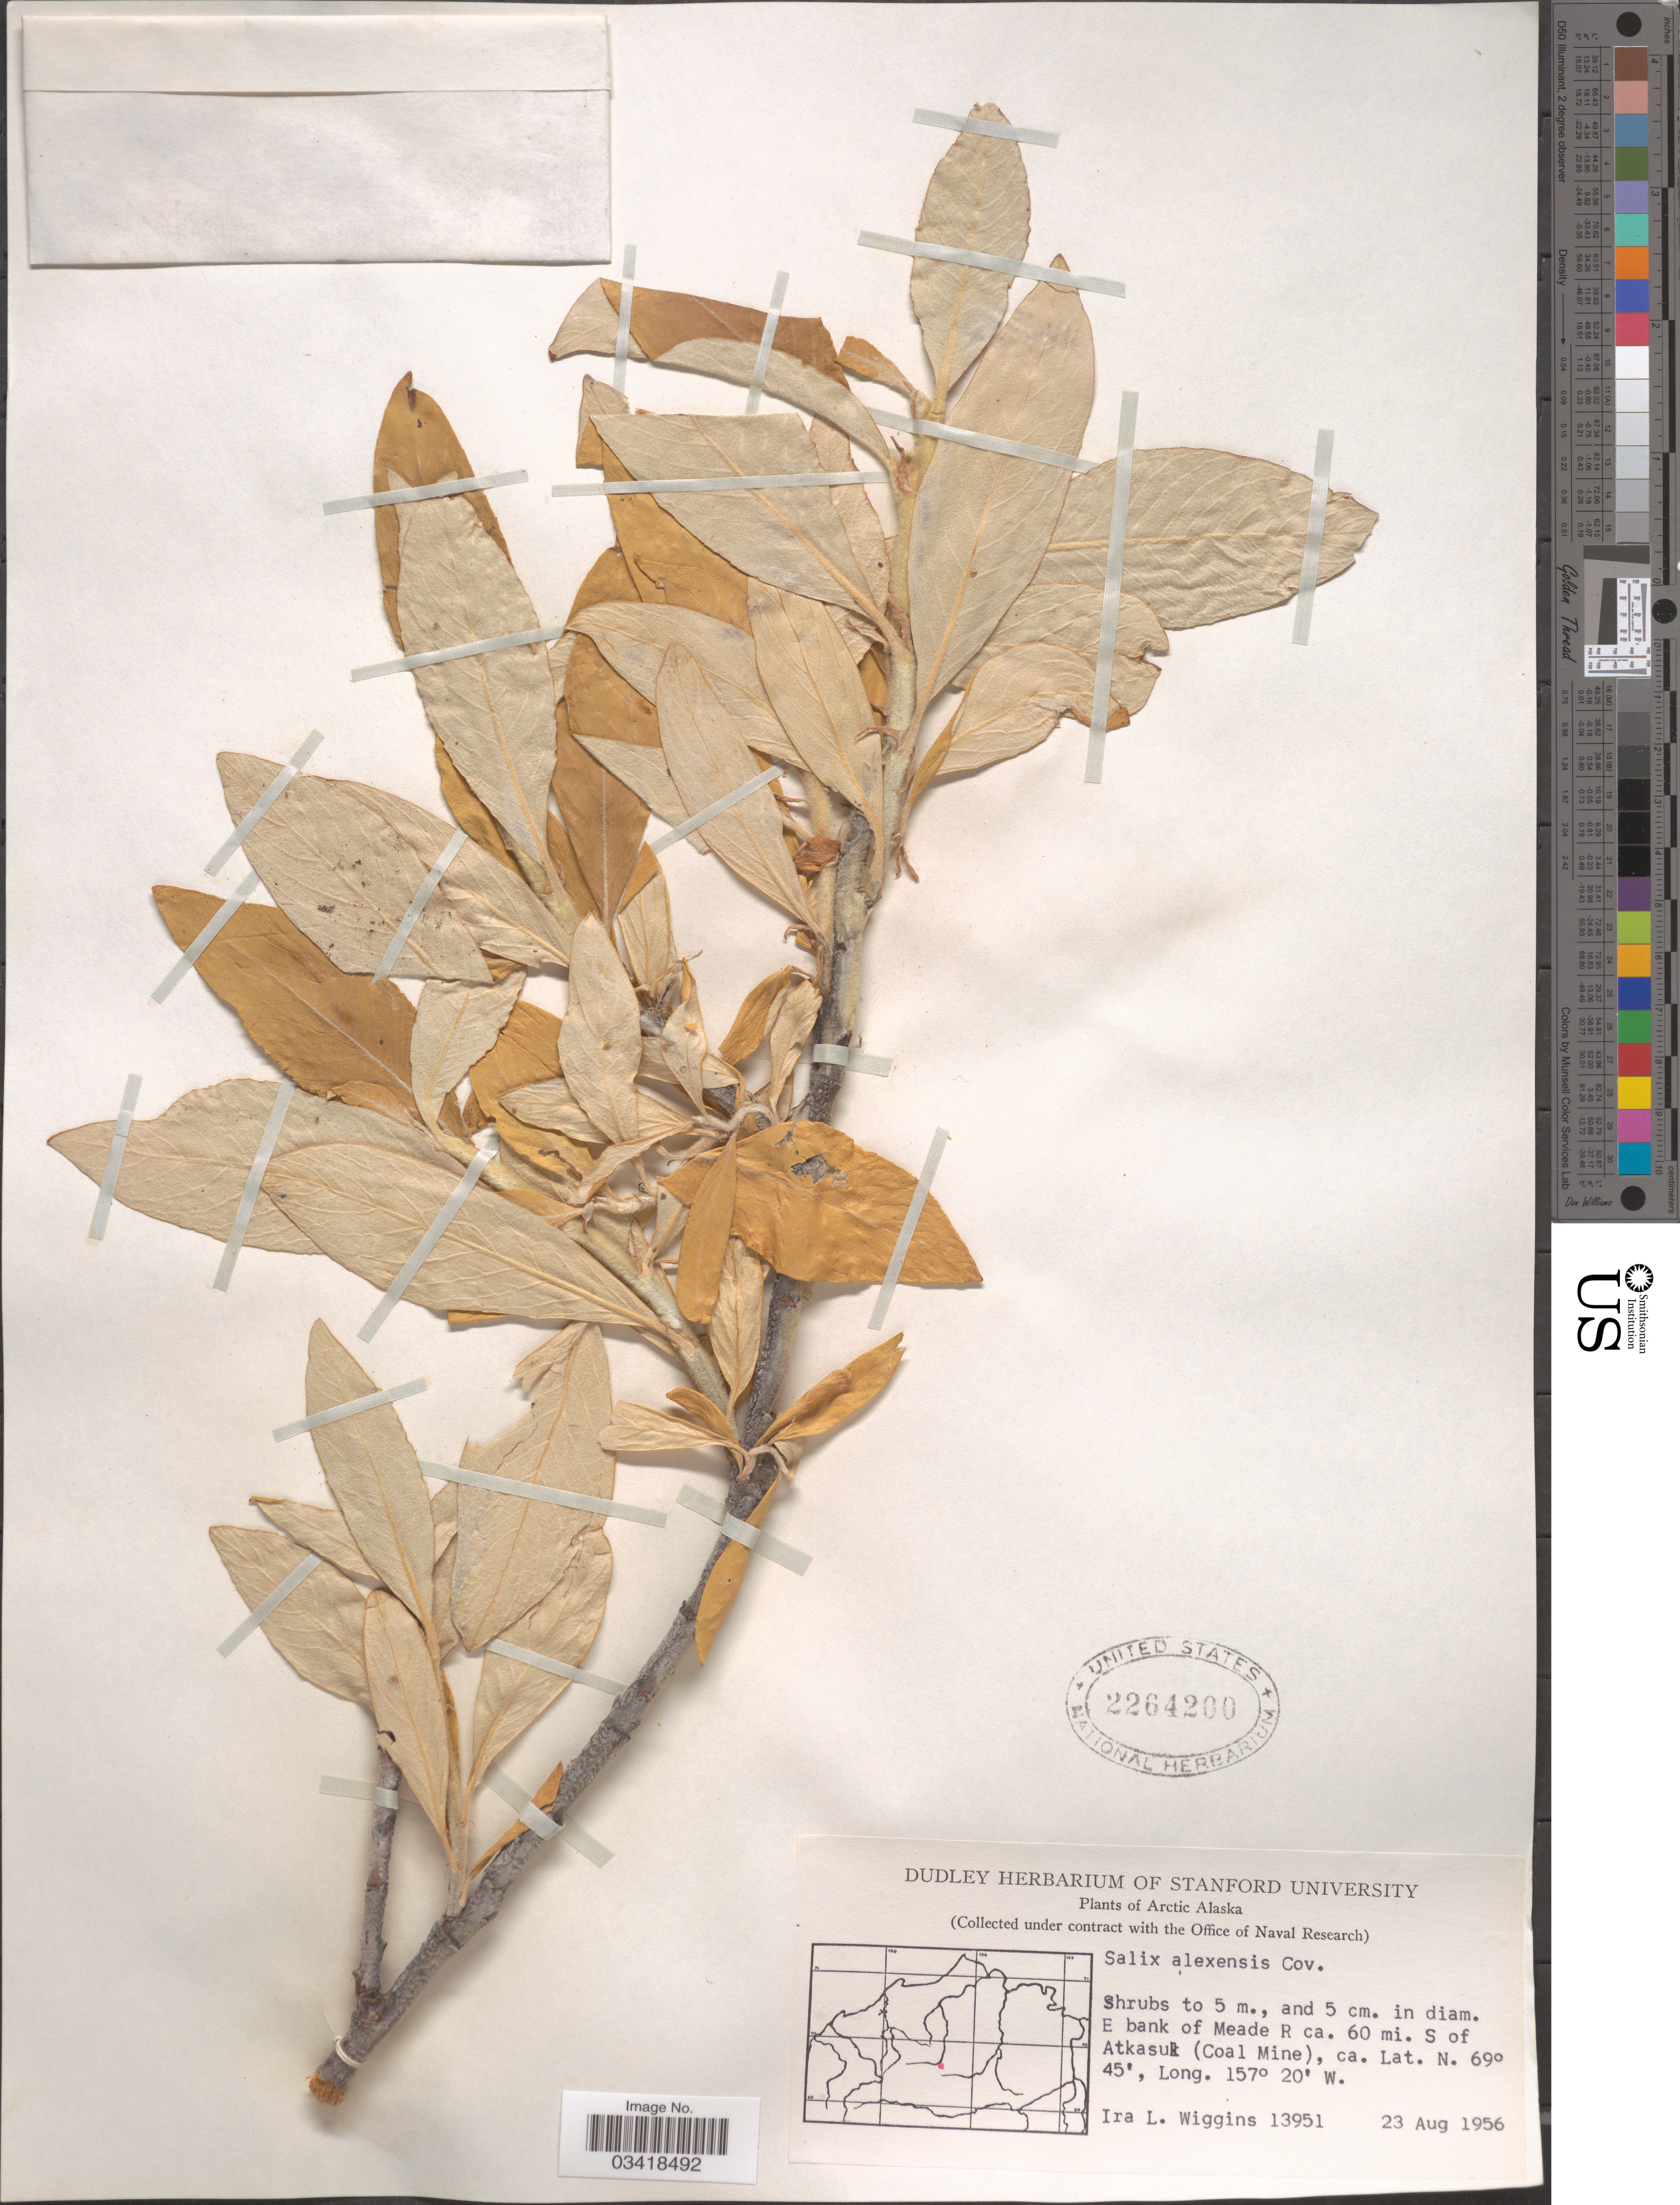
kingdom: Plantae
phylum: Tracheophyta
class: Magnoliopsida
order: Malpighiales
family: Salicaceae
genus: Salix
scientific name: Salix alaxensis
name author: (Andersson) Coville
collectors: I. L. Wiggins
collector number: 13951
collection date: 1956-08-23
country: United States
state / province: Alaska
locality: Arctic Alaska. E bank of Meade R ca. 60 mi. S of Atkasuk (Coal Mine).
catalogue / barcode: US 2264200